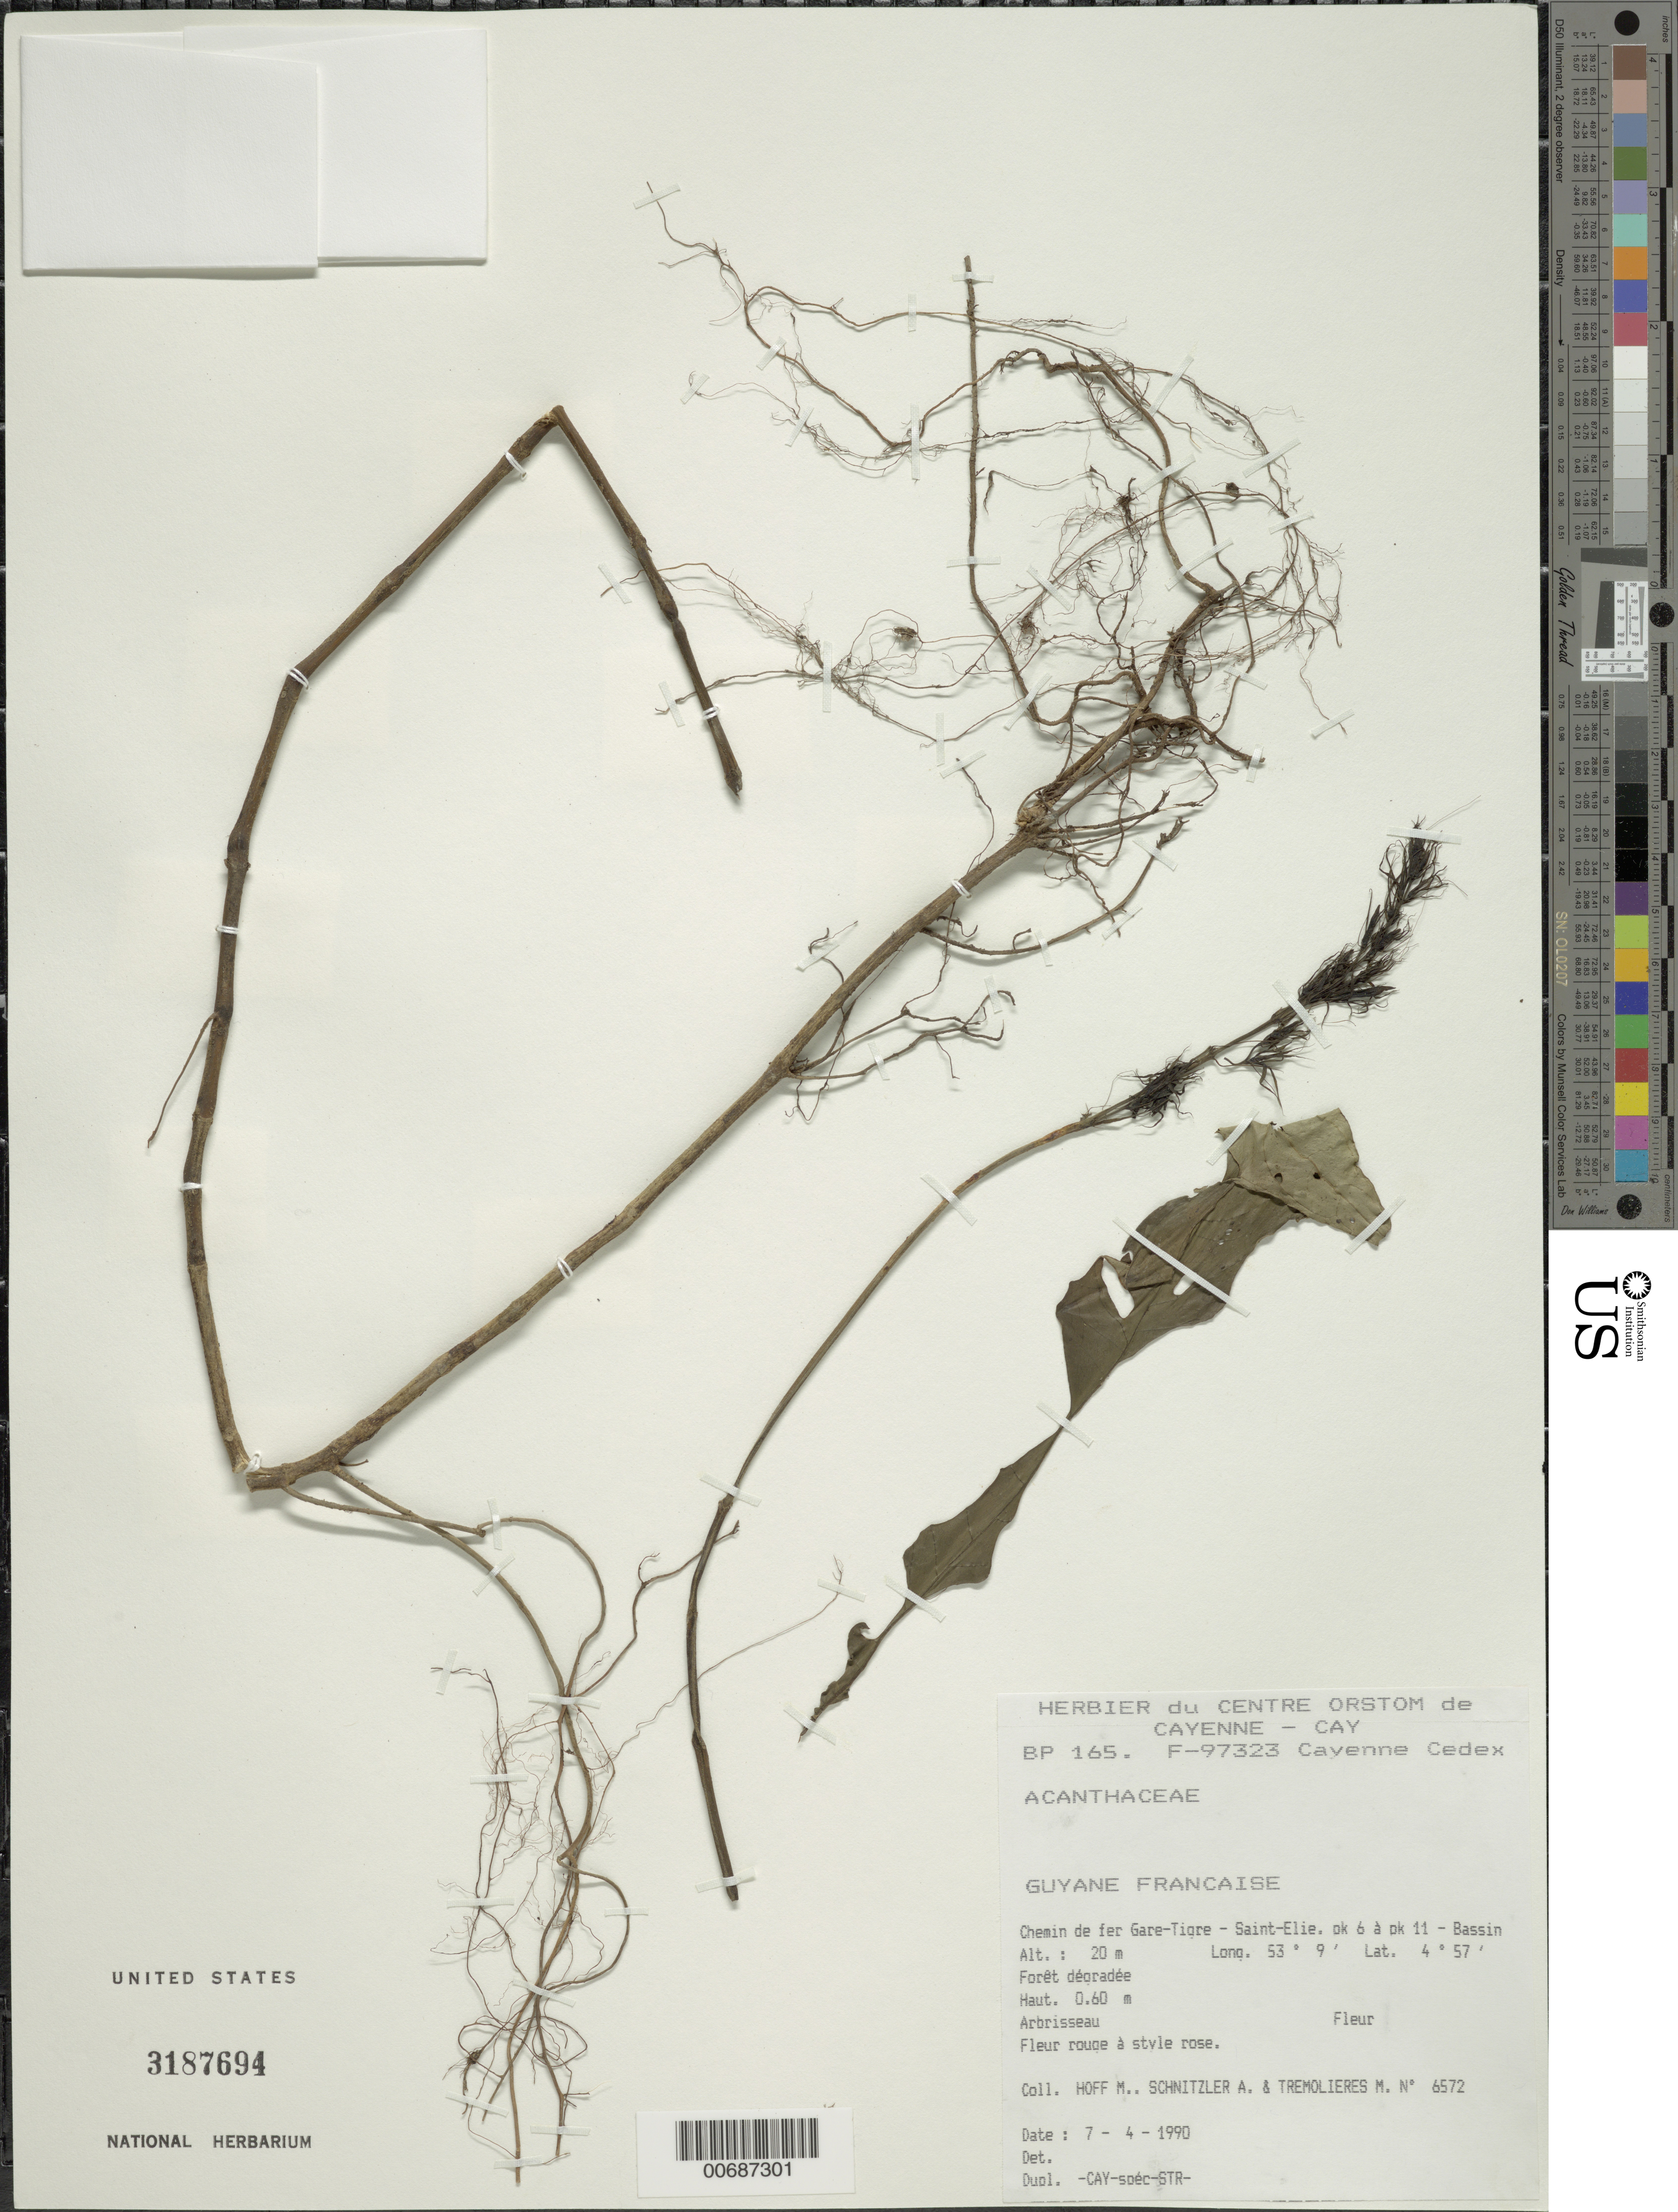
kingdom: Plantae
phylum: Tracheophyta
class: Magnoliopsida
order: Lamiales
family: Acanthaceae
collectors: M. Hoff, A. Schnitzler & M. Tremolieres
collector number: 6572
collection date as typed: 7-Apr-90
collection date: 1990-04-07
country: French Guiana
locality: St. Élie, Chemin de fer Gare-Tigre, pk 6-11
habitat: Disturbed forest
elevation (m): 20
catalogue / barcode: US 3187694